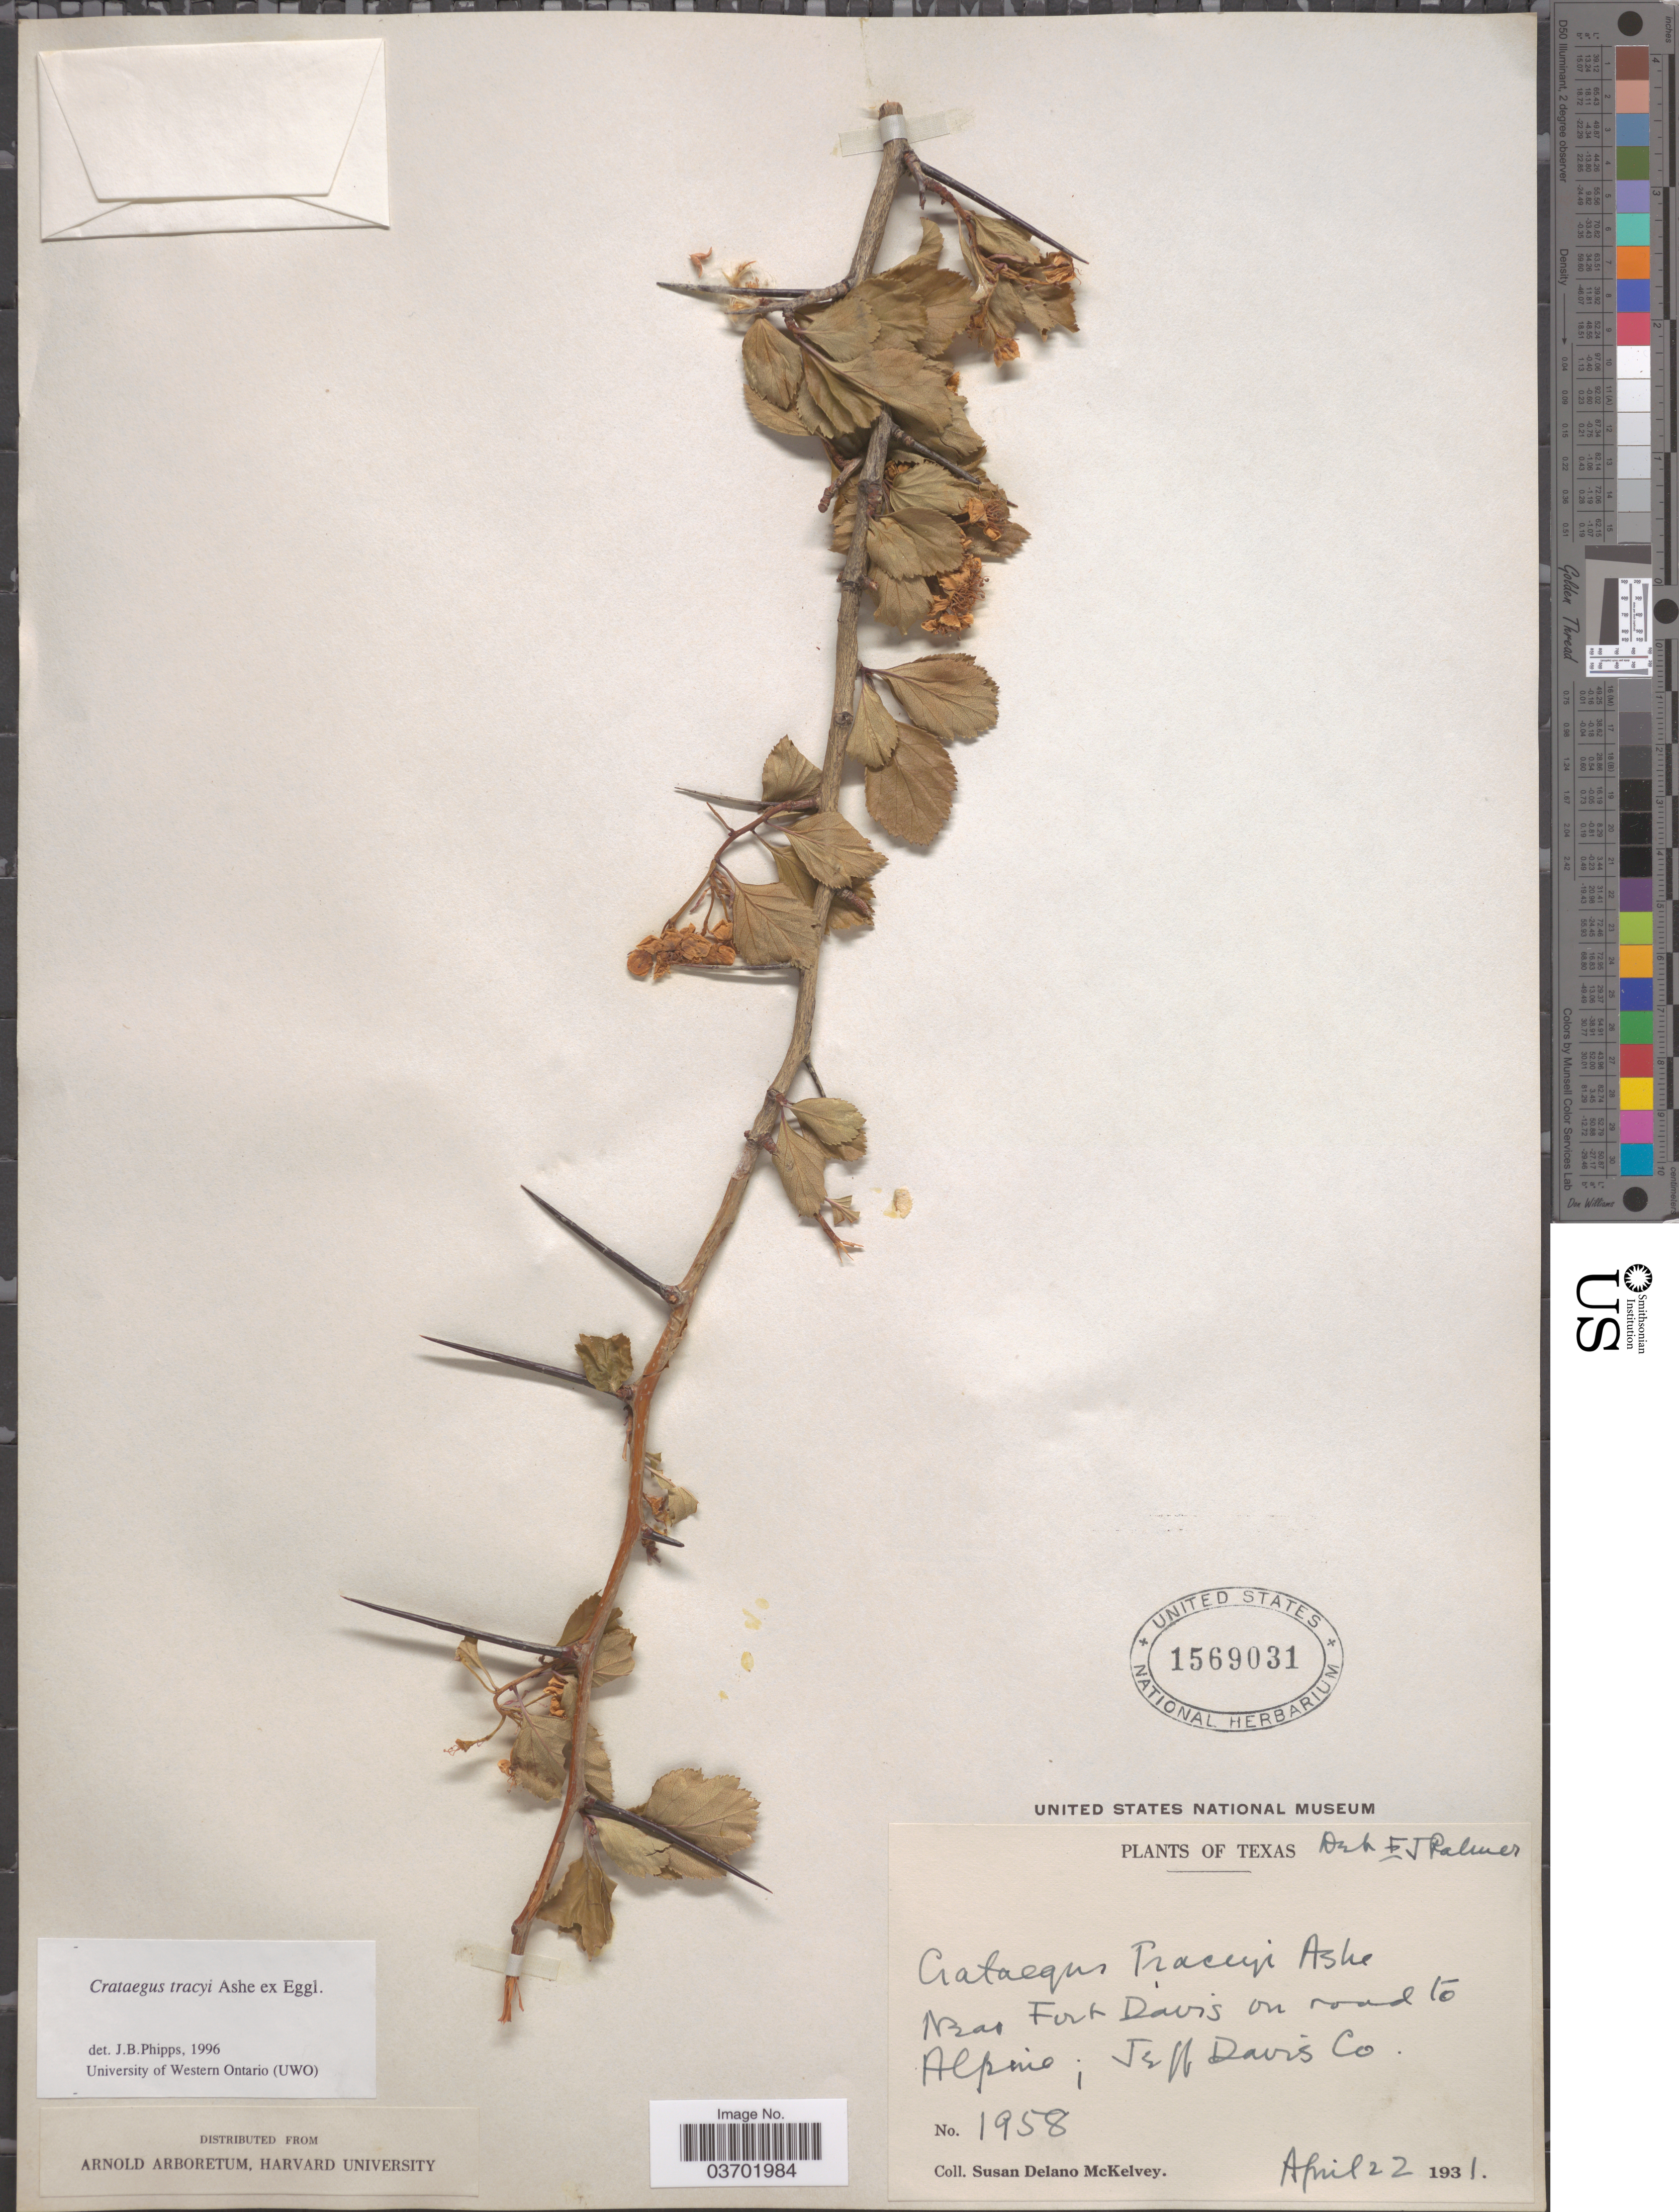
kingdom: Plantae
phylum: Tracheophyta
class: Magnoliopsida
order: Rosales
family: Rosaceae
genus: Crataegus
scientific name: Crataegus tracyi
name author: Ashe ex Eggl.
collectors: S. A. McKelvey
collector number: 1958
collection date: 1931-04-22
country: United States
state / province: Texas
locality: Near Fort Davis on road to Alpine, Jeff Davis Co.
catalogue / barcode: US 1569031